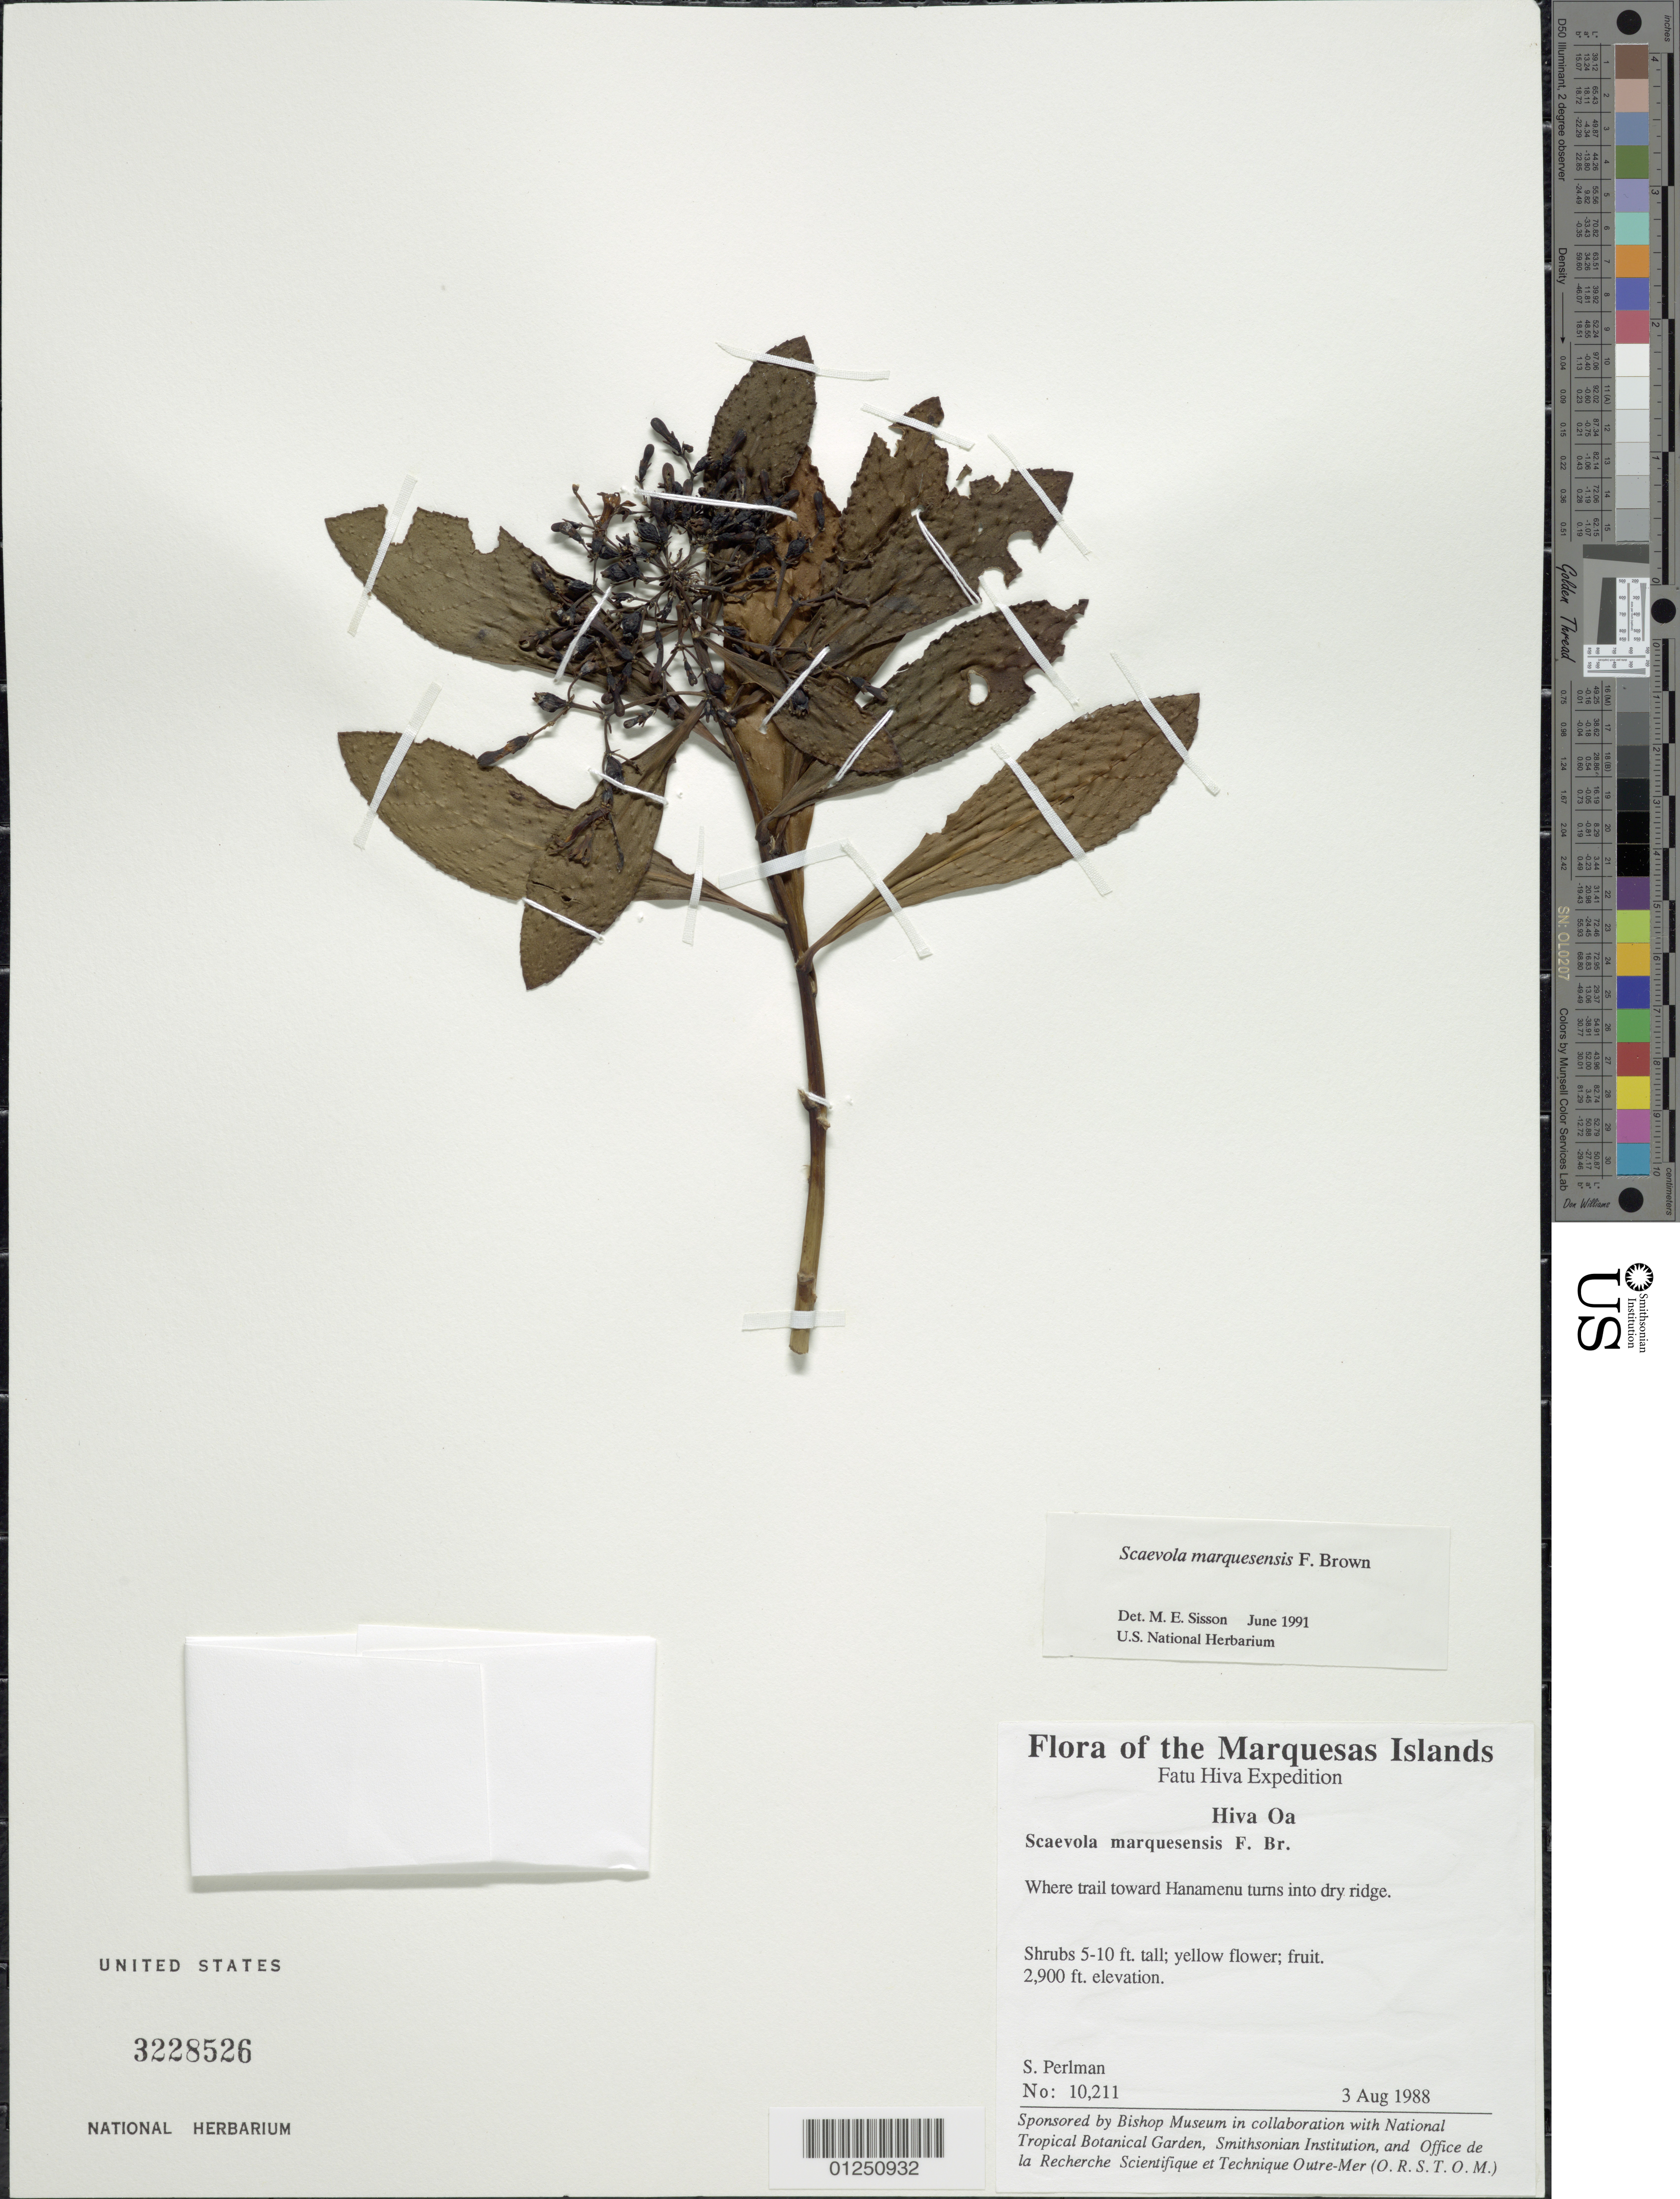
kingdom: Plantae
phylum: Tracheophyta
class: Magnoliopsida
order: Asterales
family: Goodeniaceae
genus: Scaevola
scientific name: Scaevola marquesensis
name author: F. Br.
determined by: Wagner, W. L., (BOT), Smithsonian Institution - National Museum of Natural History (UNITED STATES)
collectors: S. P. Perlman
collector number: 10211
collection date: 1988-08-03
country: French Polynesia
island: Hiva Oa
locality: Where trail toward Hanamenu turns into dry ridge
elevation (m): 884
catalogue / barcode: US 3228526